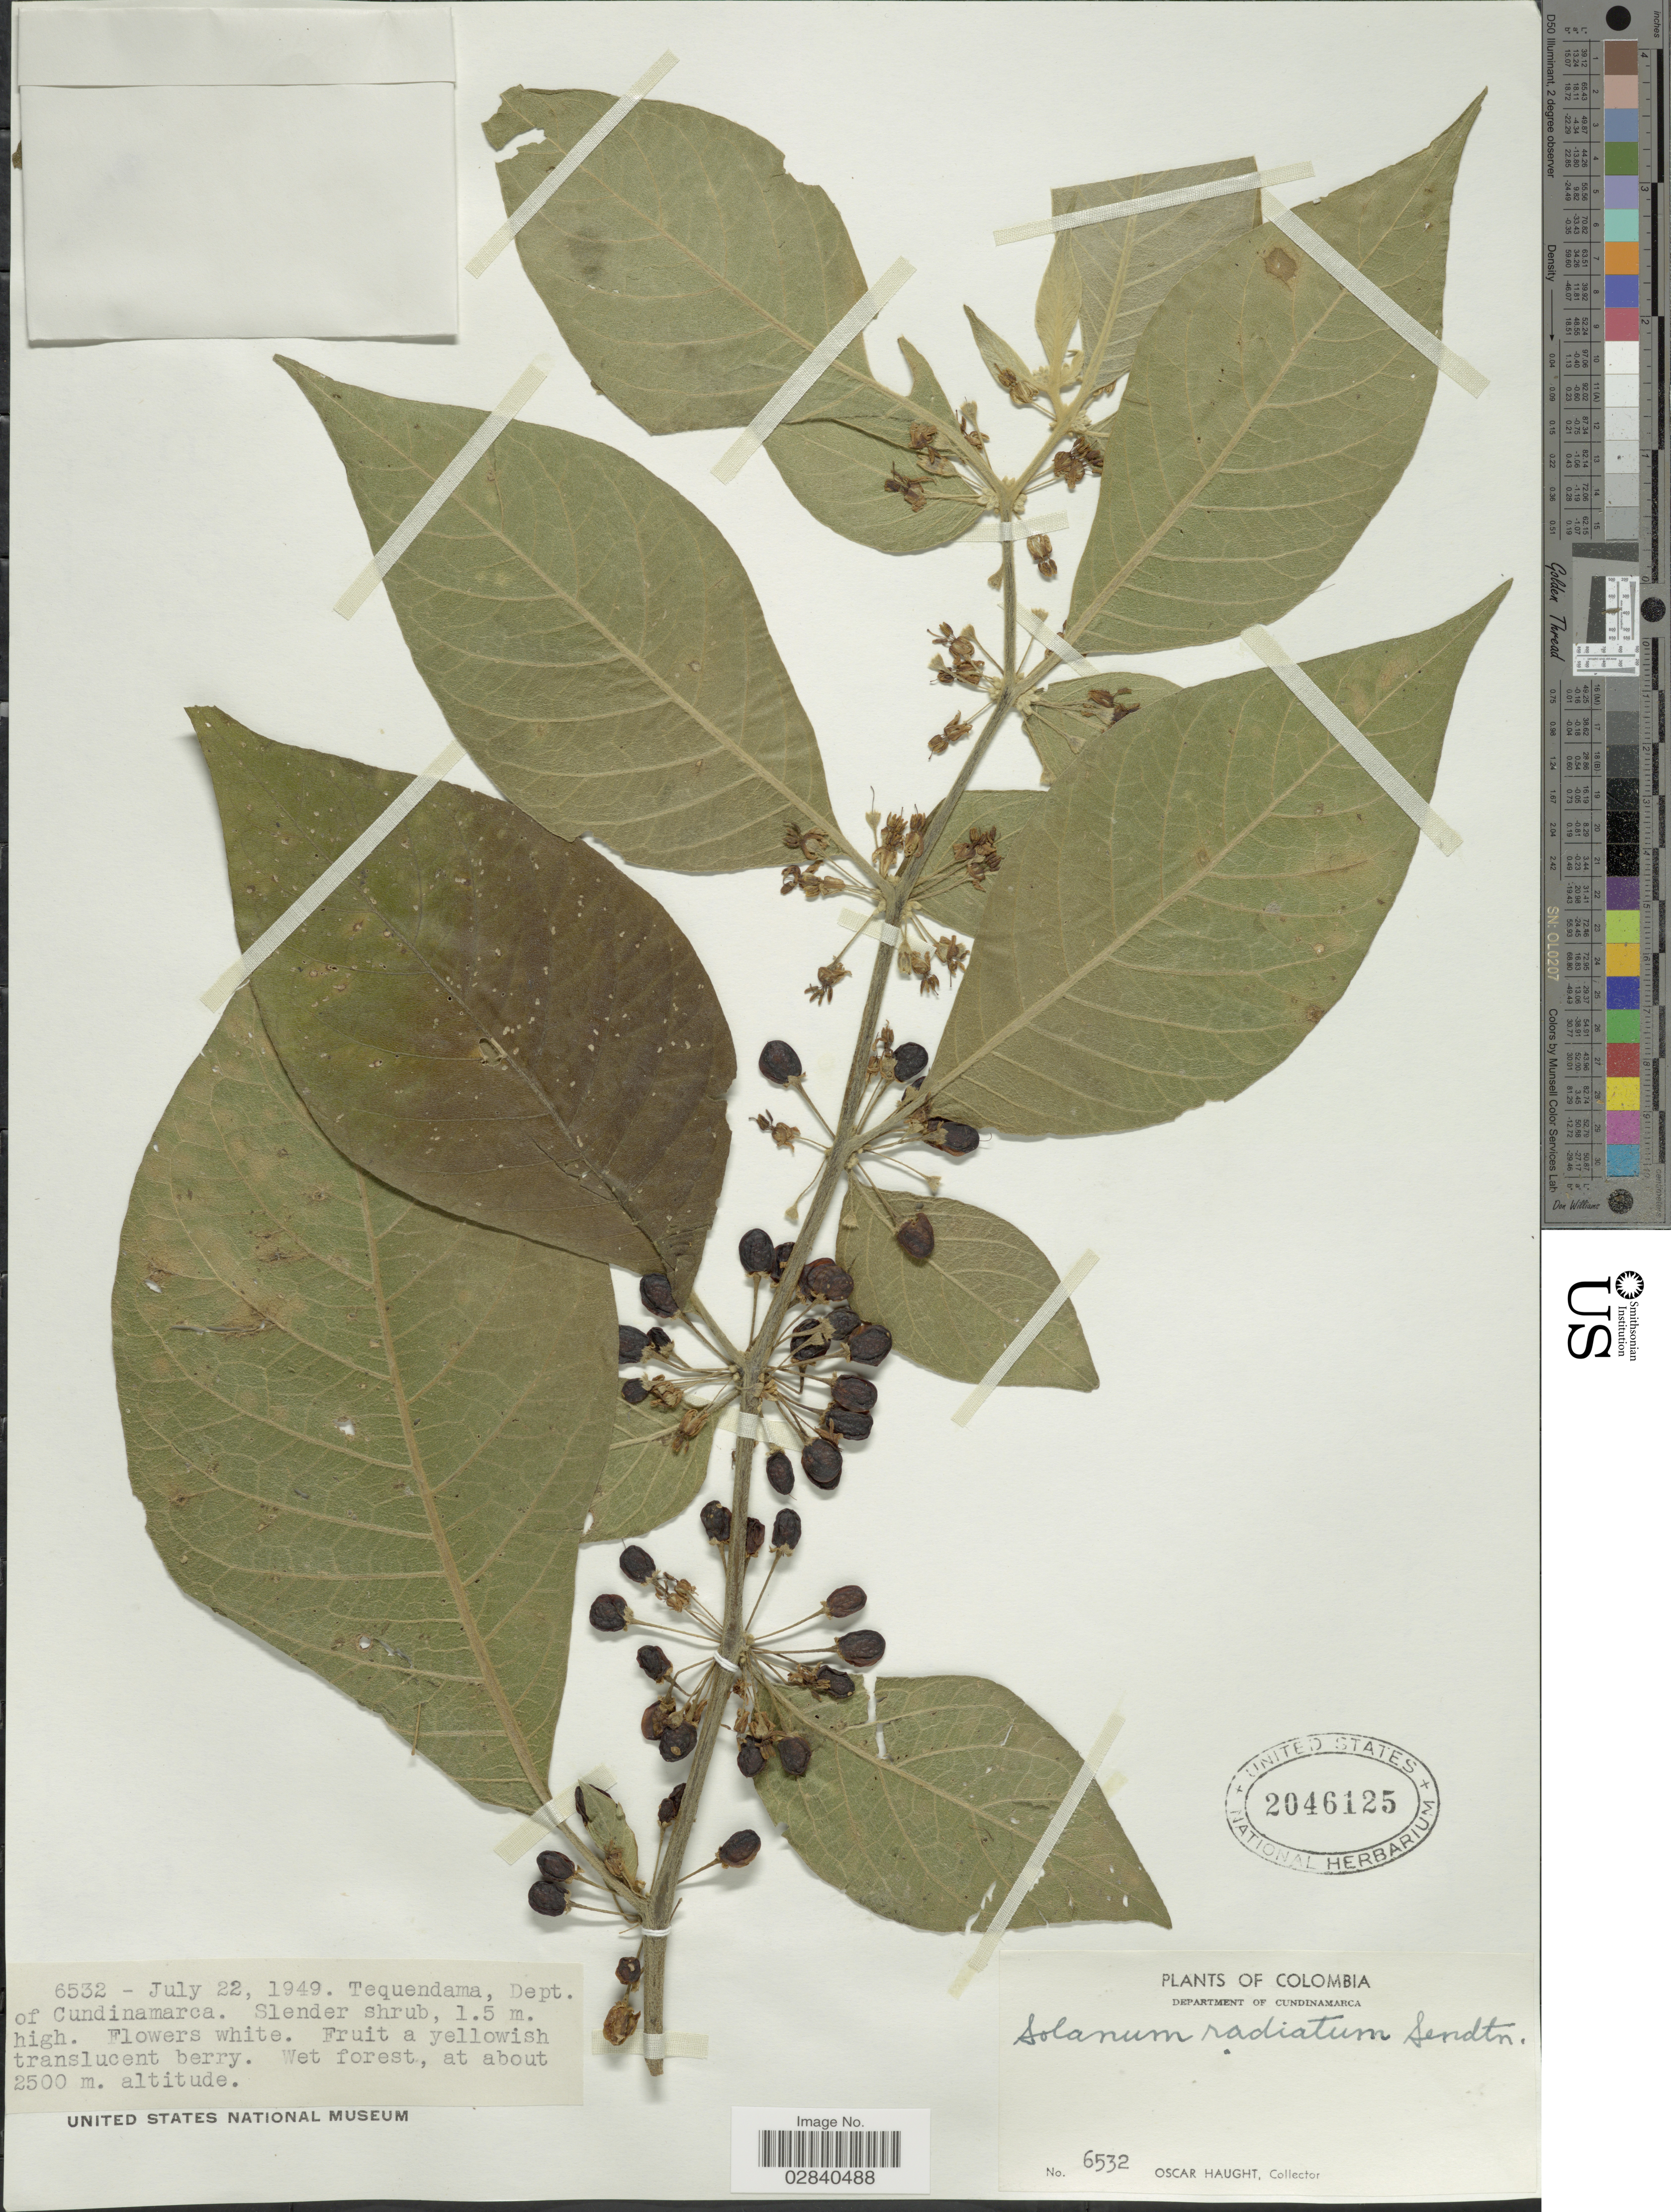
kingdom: Plantae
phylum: Tracheophyta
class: Magnoliopsida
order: Solanales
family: Solanaceae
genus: Lycianthes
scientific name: Lycianthes radiata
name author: (Sendtn.) Bitter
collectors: O. Haught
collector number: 6532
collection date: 1949-07-22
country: Colombia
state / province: Cundinamarca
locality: Tequendama, Department of Cundinamarca.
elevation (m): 2500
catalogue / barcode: US 2046125